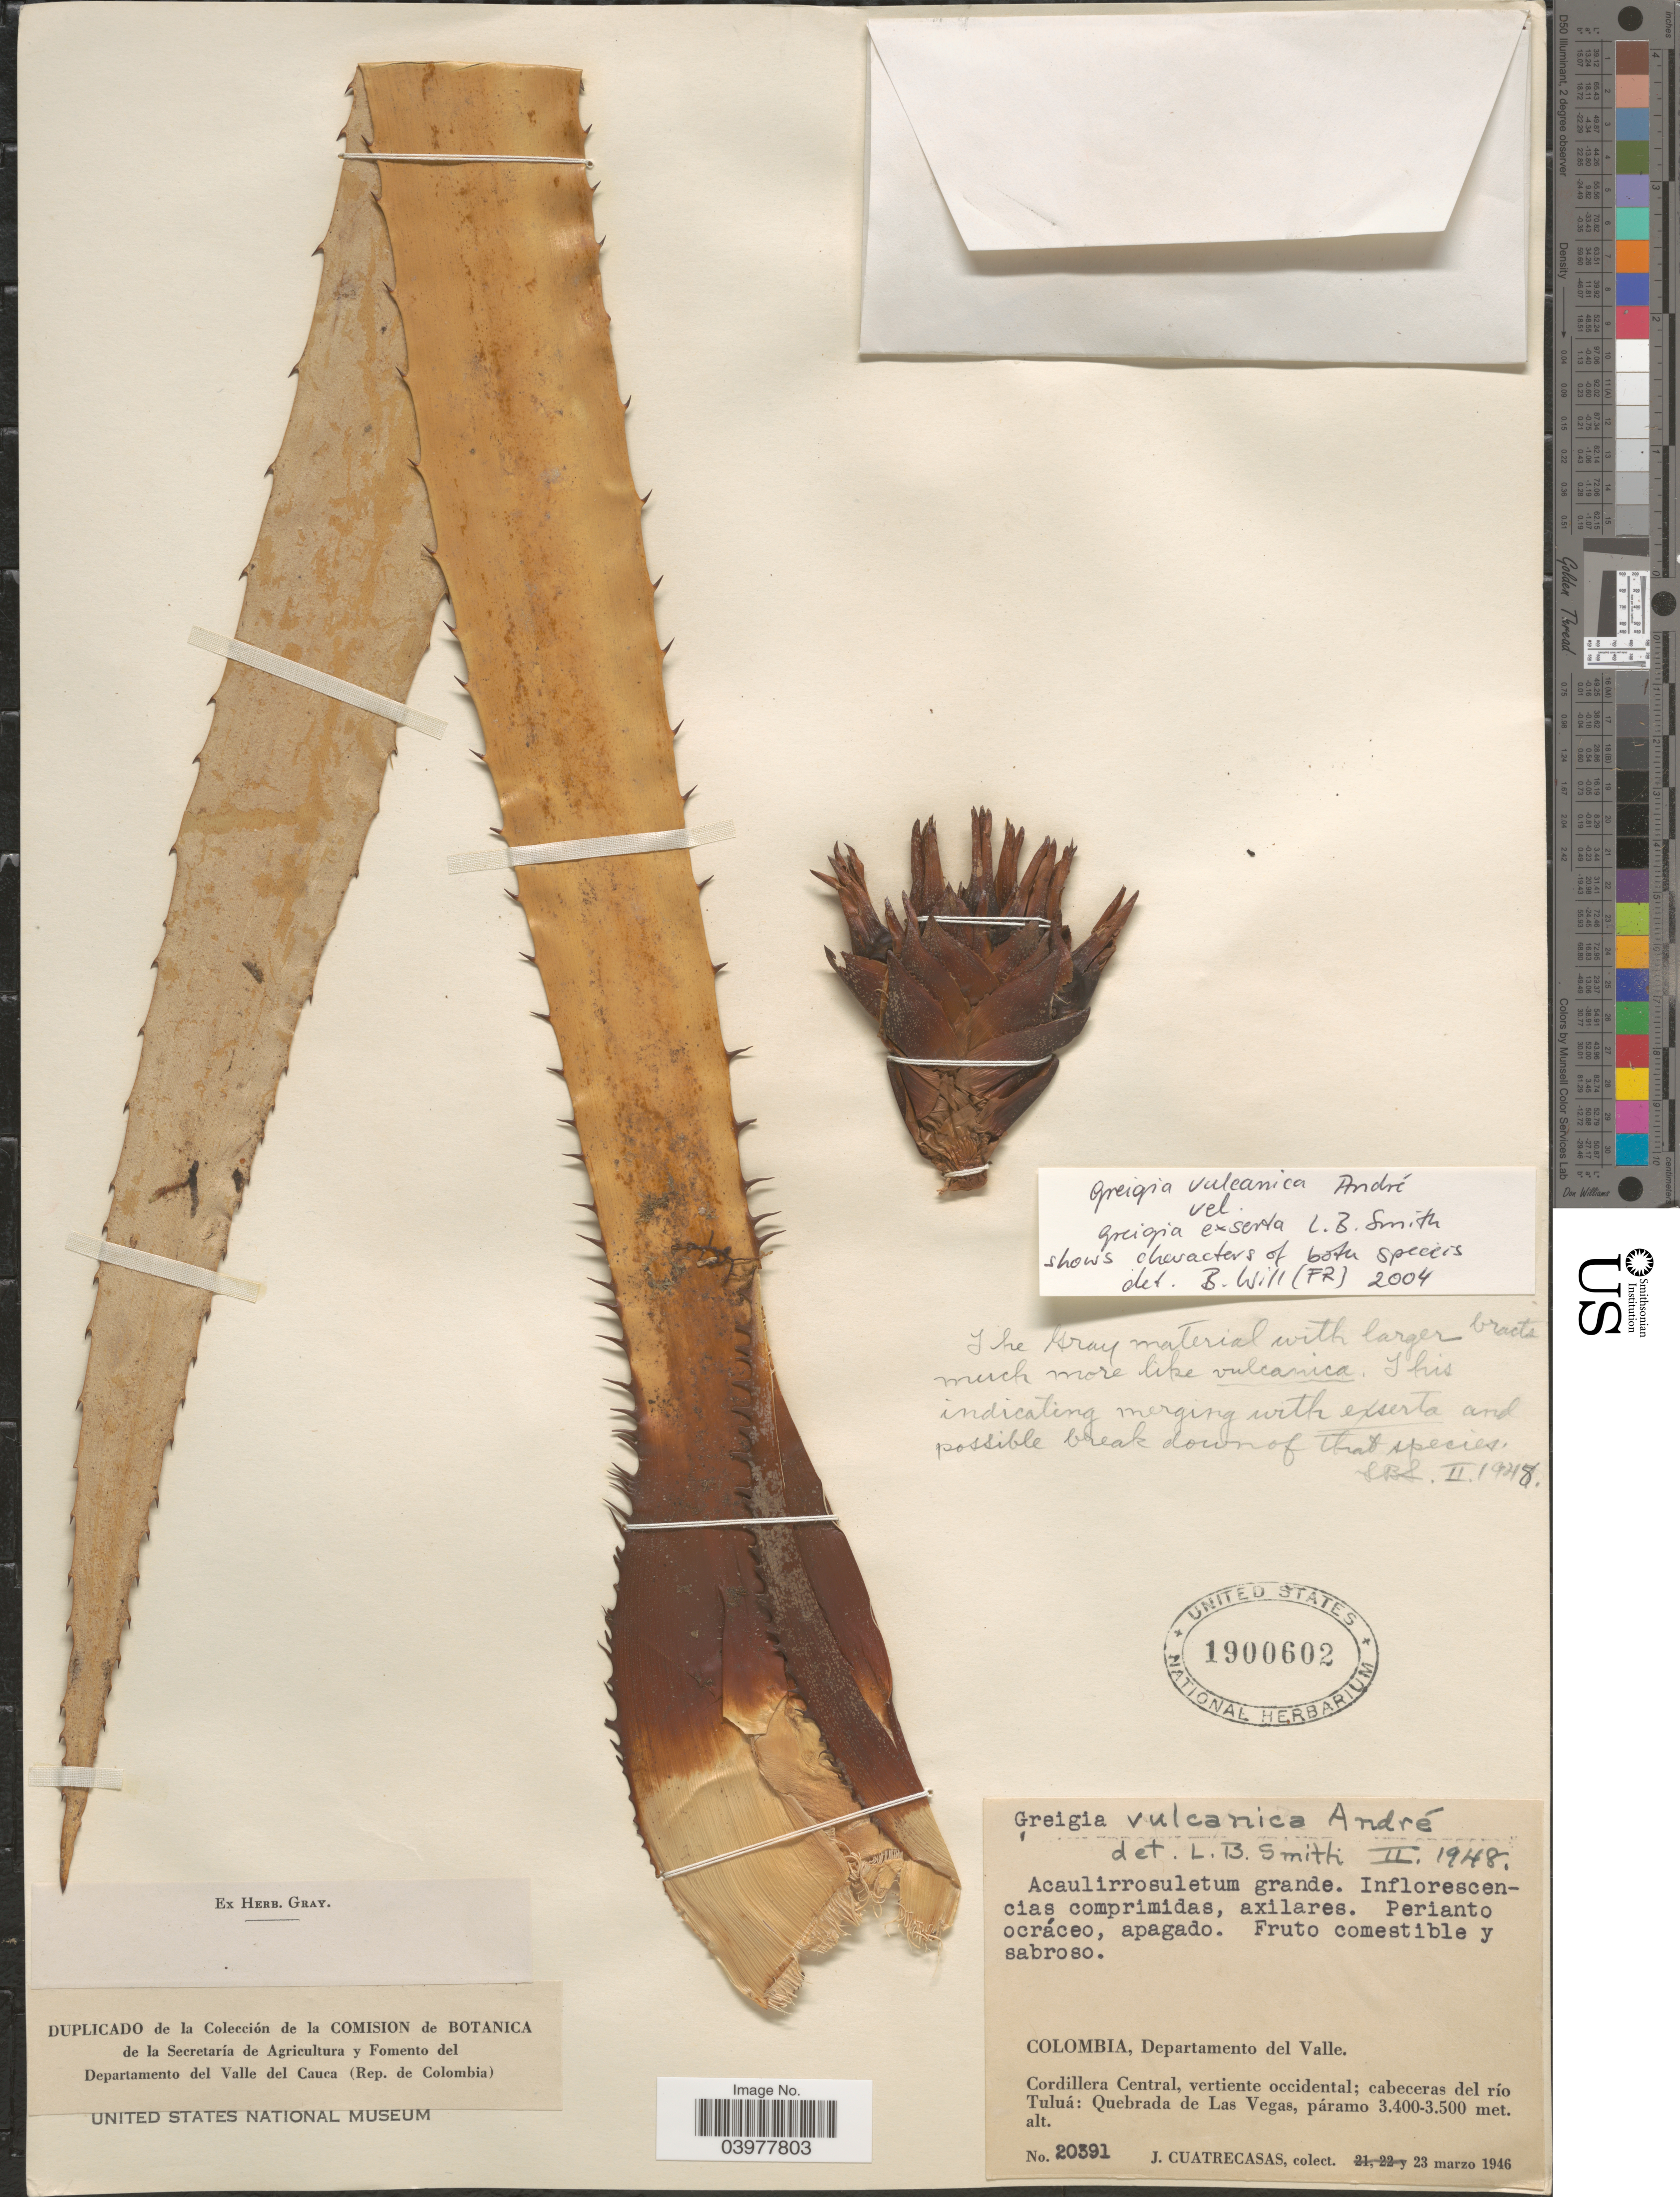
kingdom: Plantae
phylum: Tracheophyta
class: Liliopsida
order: Poales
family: Bromeliaceae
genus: Greigia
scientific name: Greigia vulcanica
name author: André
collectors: J. Cuatrecasas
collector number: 20391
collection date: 1946-03-23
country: Colombia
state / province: Valle del Cauca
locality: Departamento del Valle. Cordillera Central, vertiente occidental; cabeceras del río Tuluá: Quebrada de Las Vegas.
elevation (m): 3400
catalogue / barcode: US 1900602